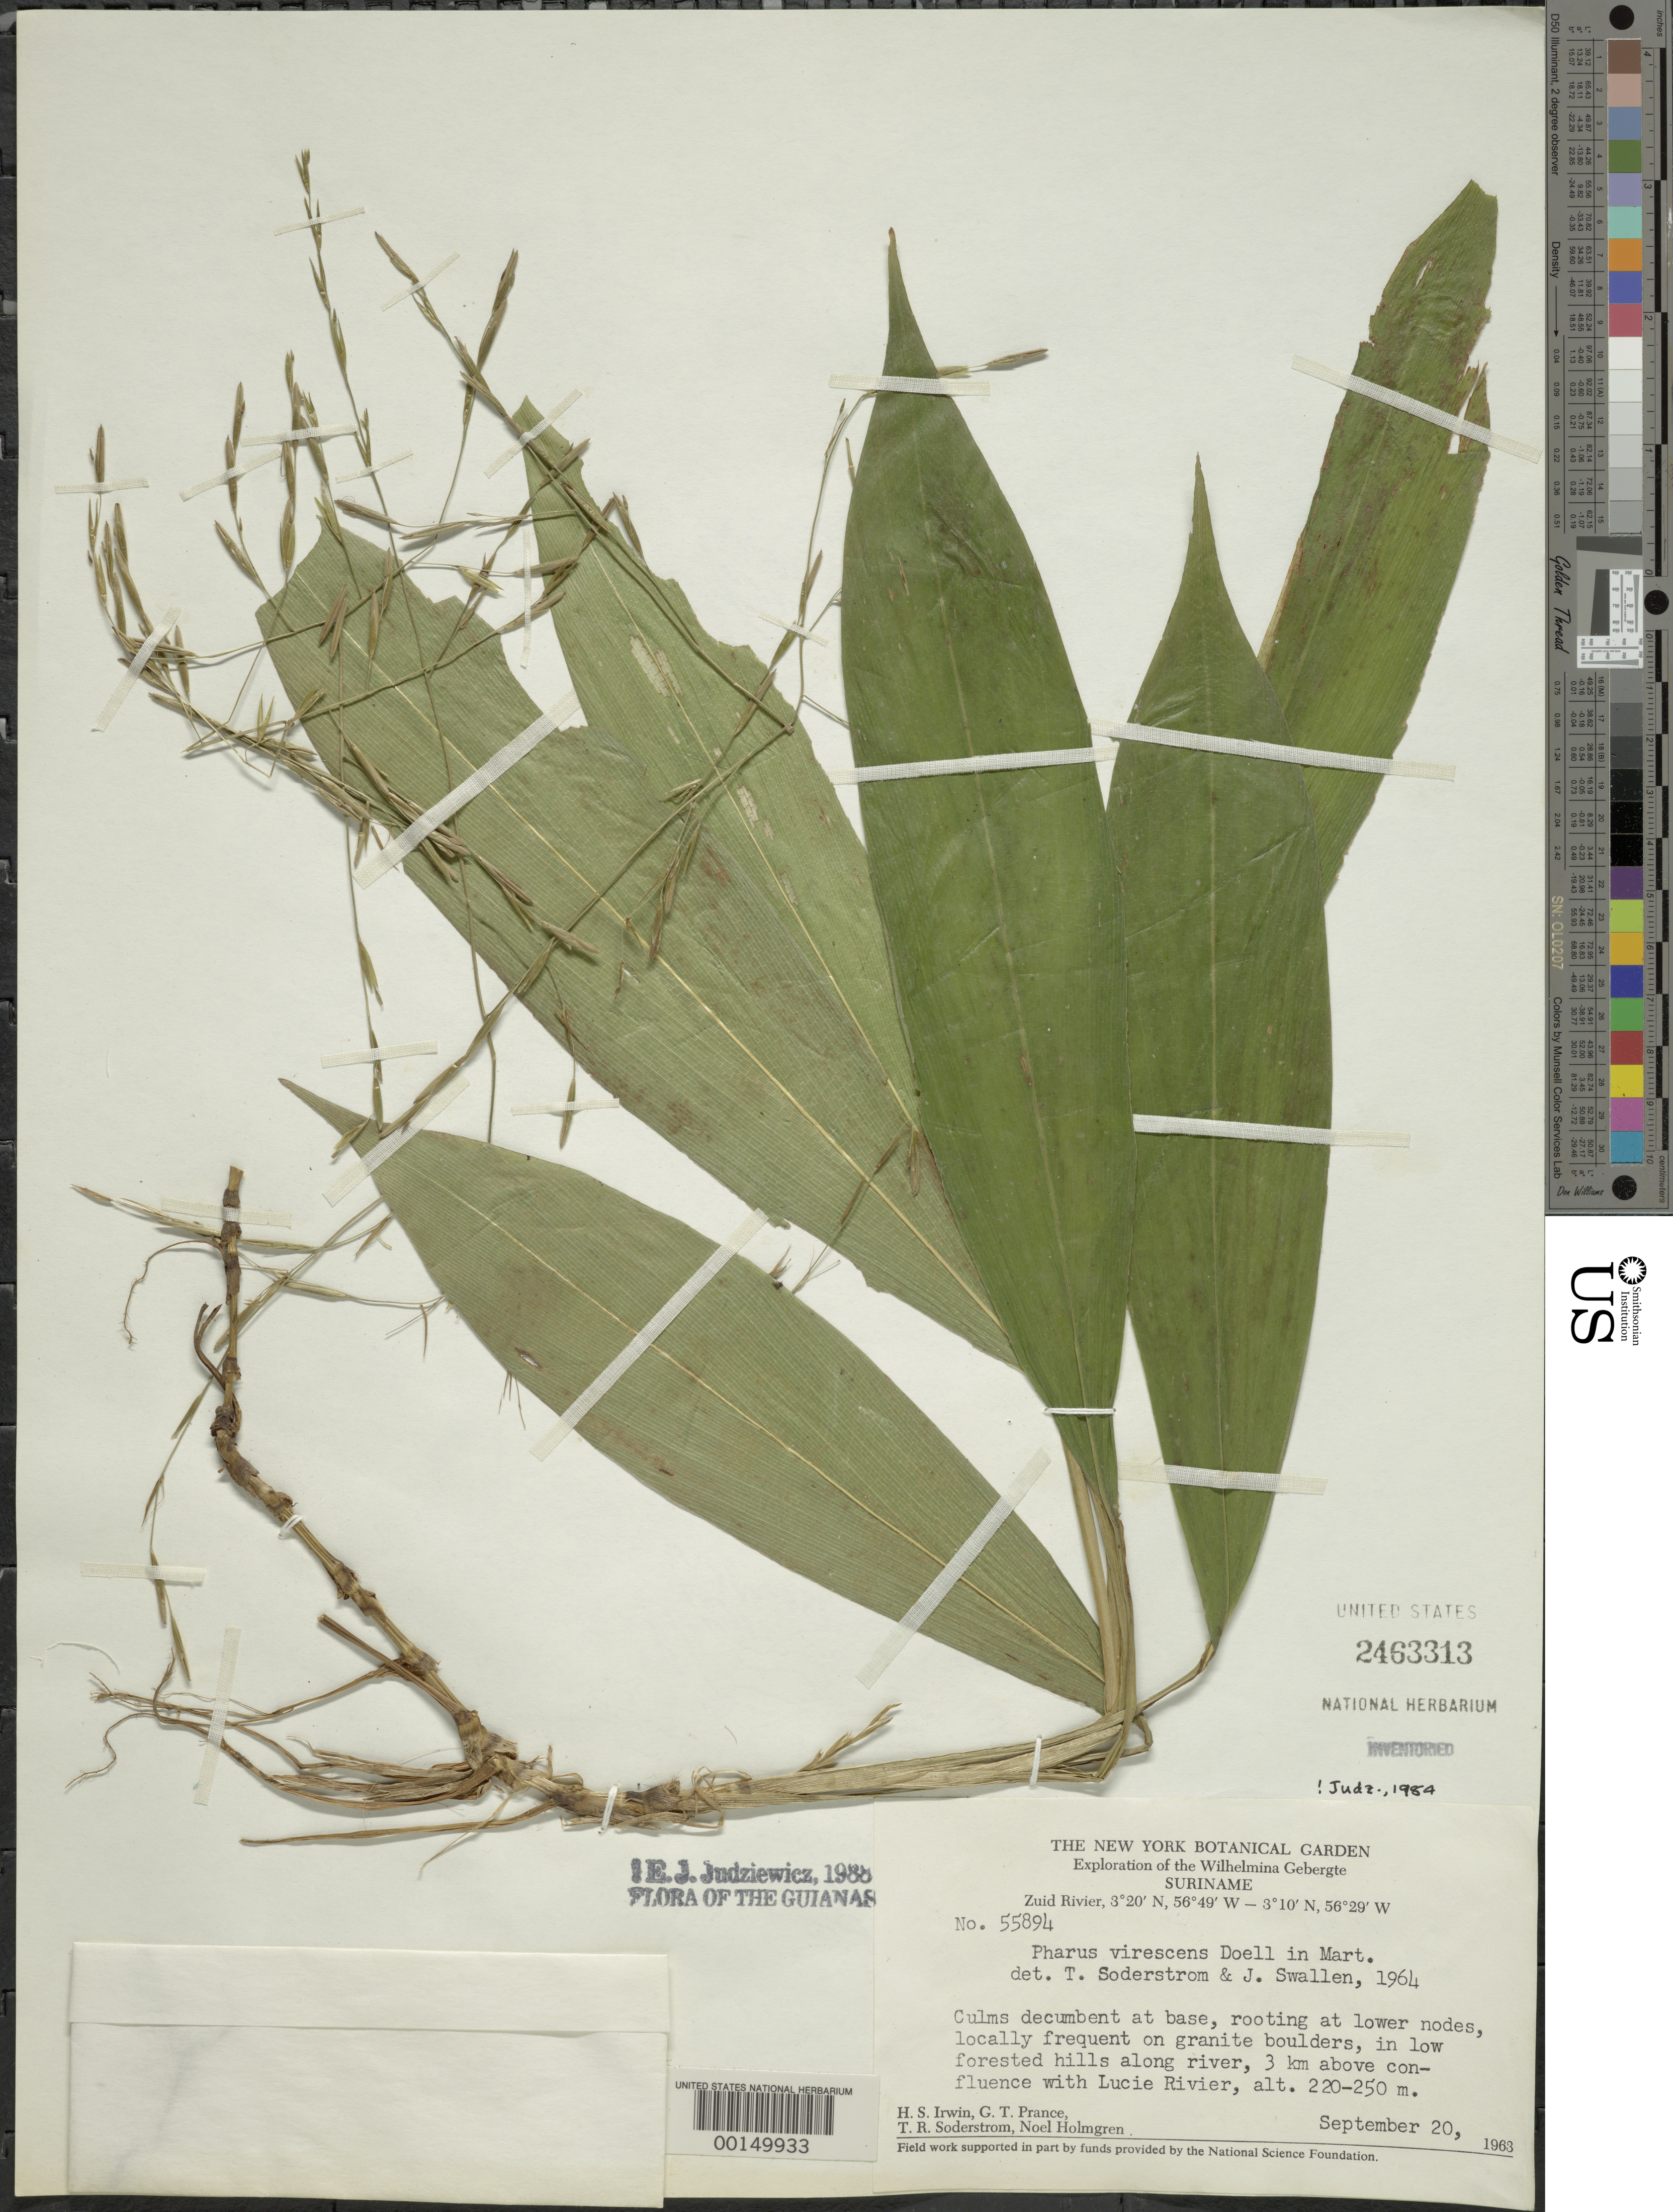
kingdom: Plantae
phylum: Tracheophyta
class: Liliopsida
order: Poales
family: Poaceae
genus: Pharus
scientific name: Pharus virescens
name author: Döll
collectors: H. Irwin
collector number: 55894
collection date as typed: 20 Sep 1963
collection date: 1963-09-20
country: Suriname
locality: Zuid river, lat. 03 20'n: long. 56 49'w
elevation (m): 220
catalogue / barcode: US 2463313